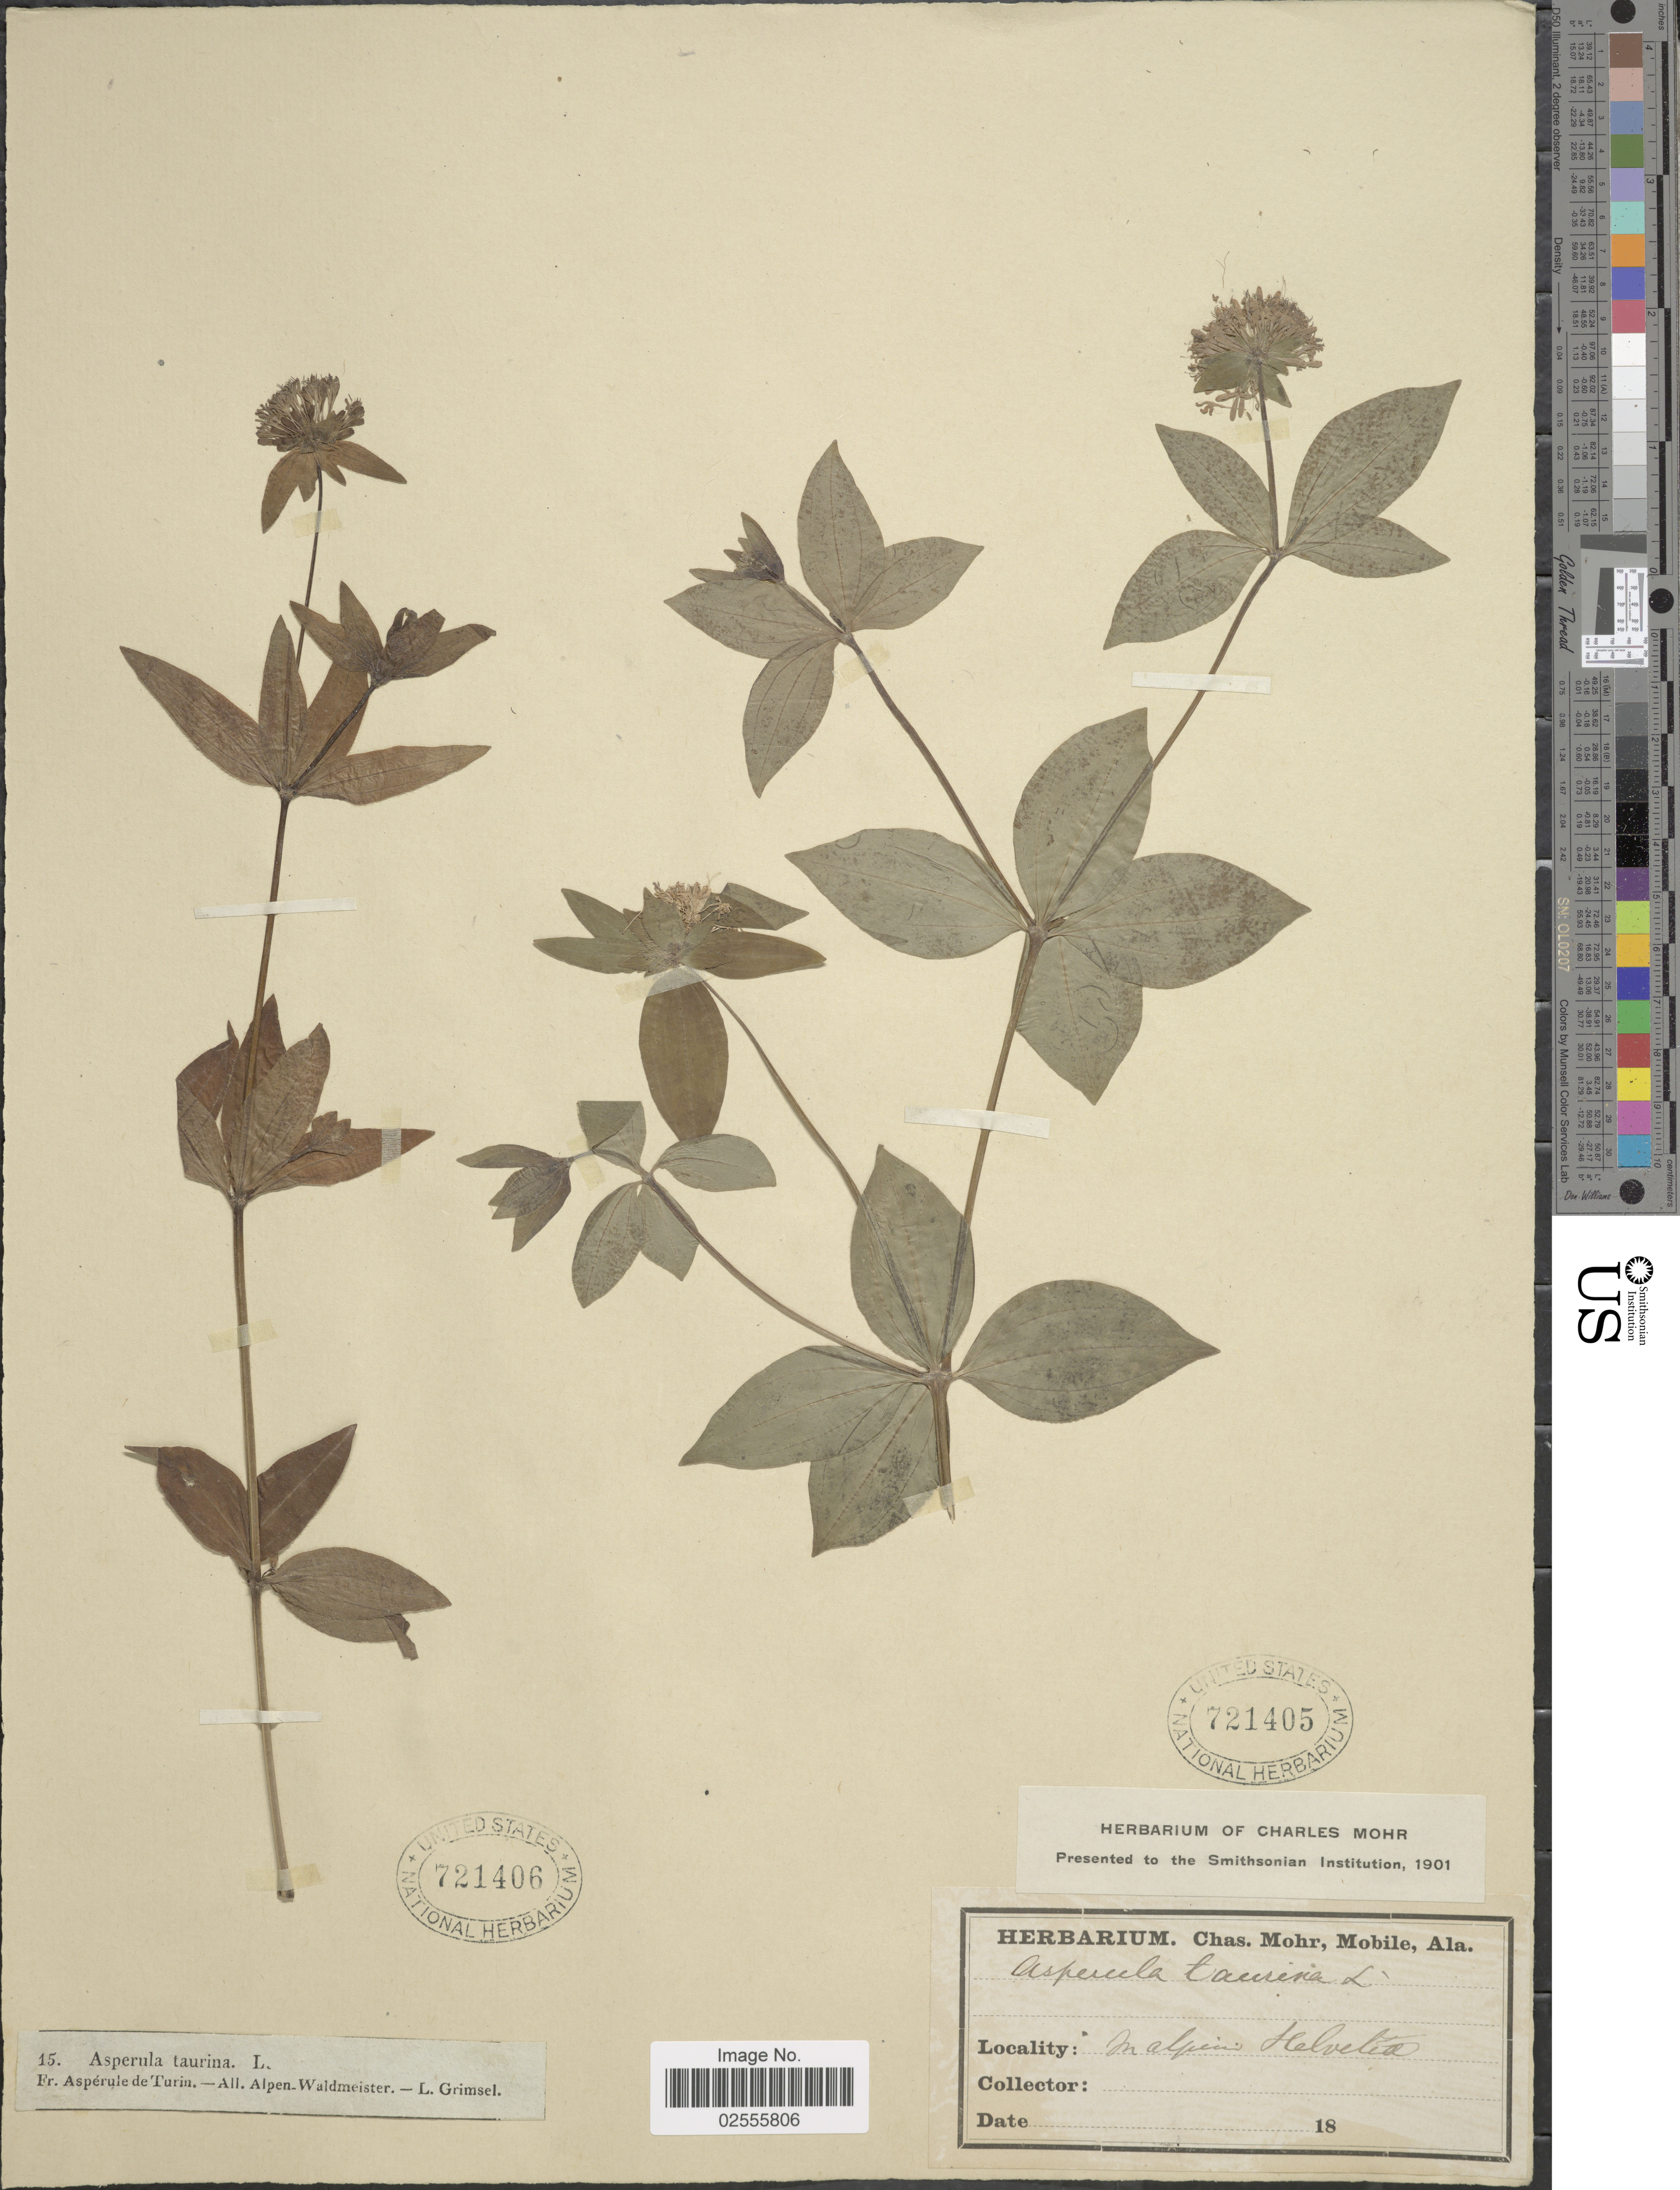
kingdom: Plantae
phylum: Tracheophyta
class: Magnoliopsida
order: Gentianales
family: Rubiaceae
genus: Asperula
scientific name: Asperula taurina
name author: L.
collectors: ex herb. Charles Mohr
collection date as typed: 18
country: Switzerland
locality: In alpine Helvetia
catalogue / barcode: US 721405